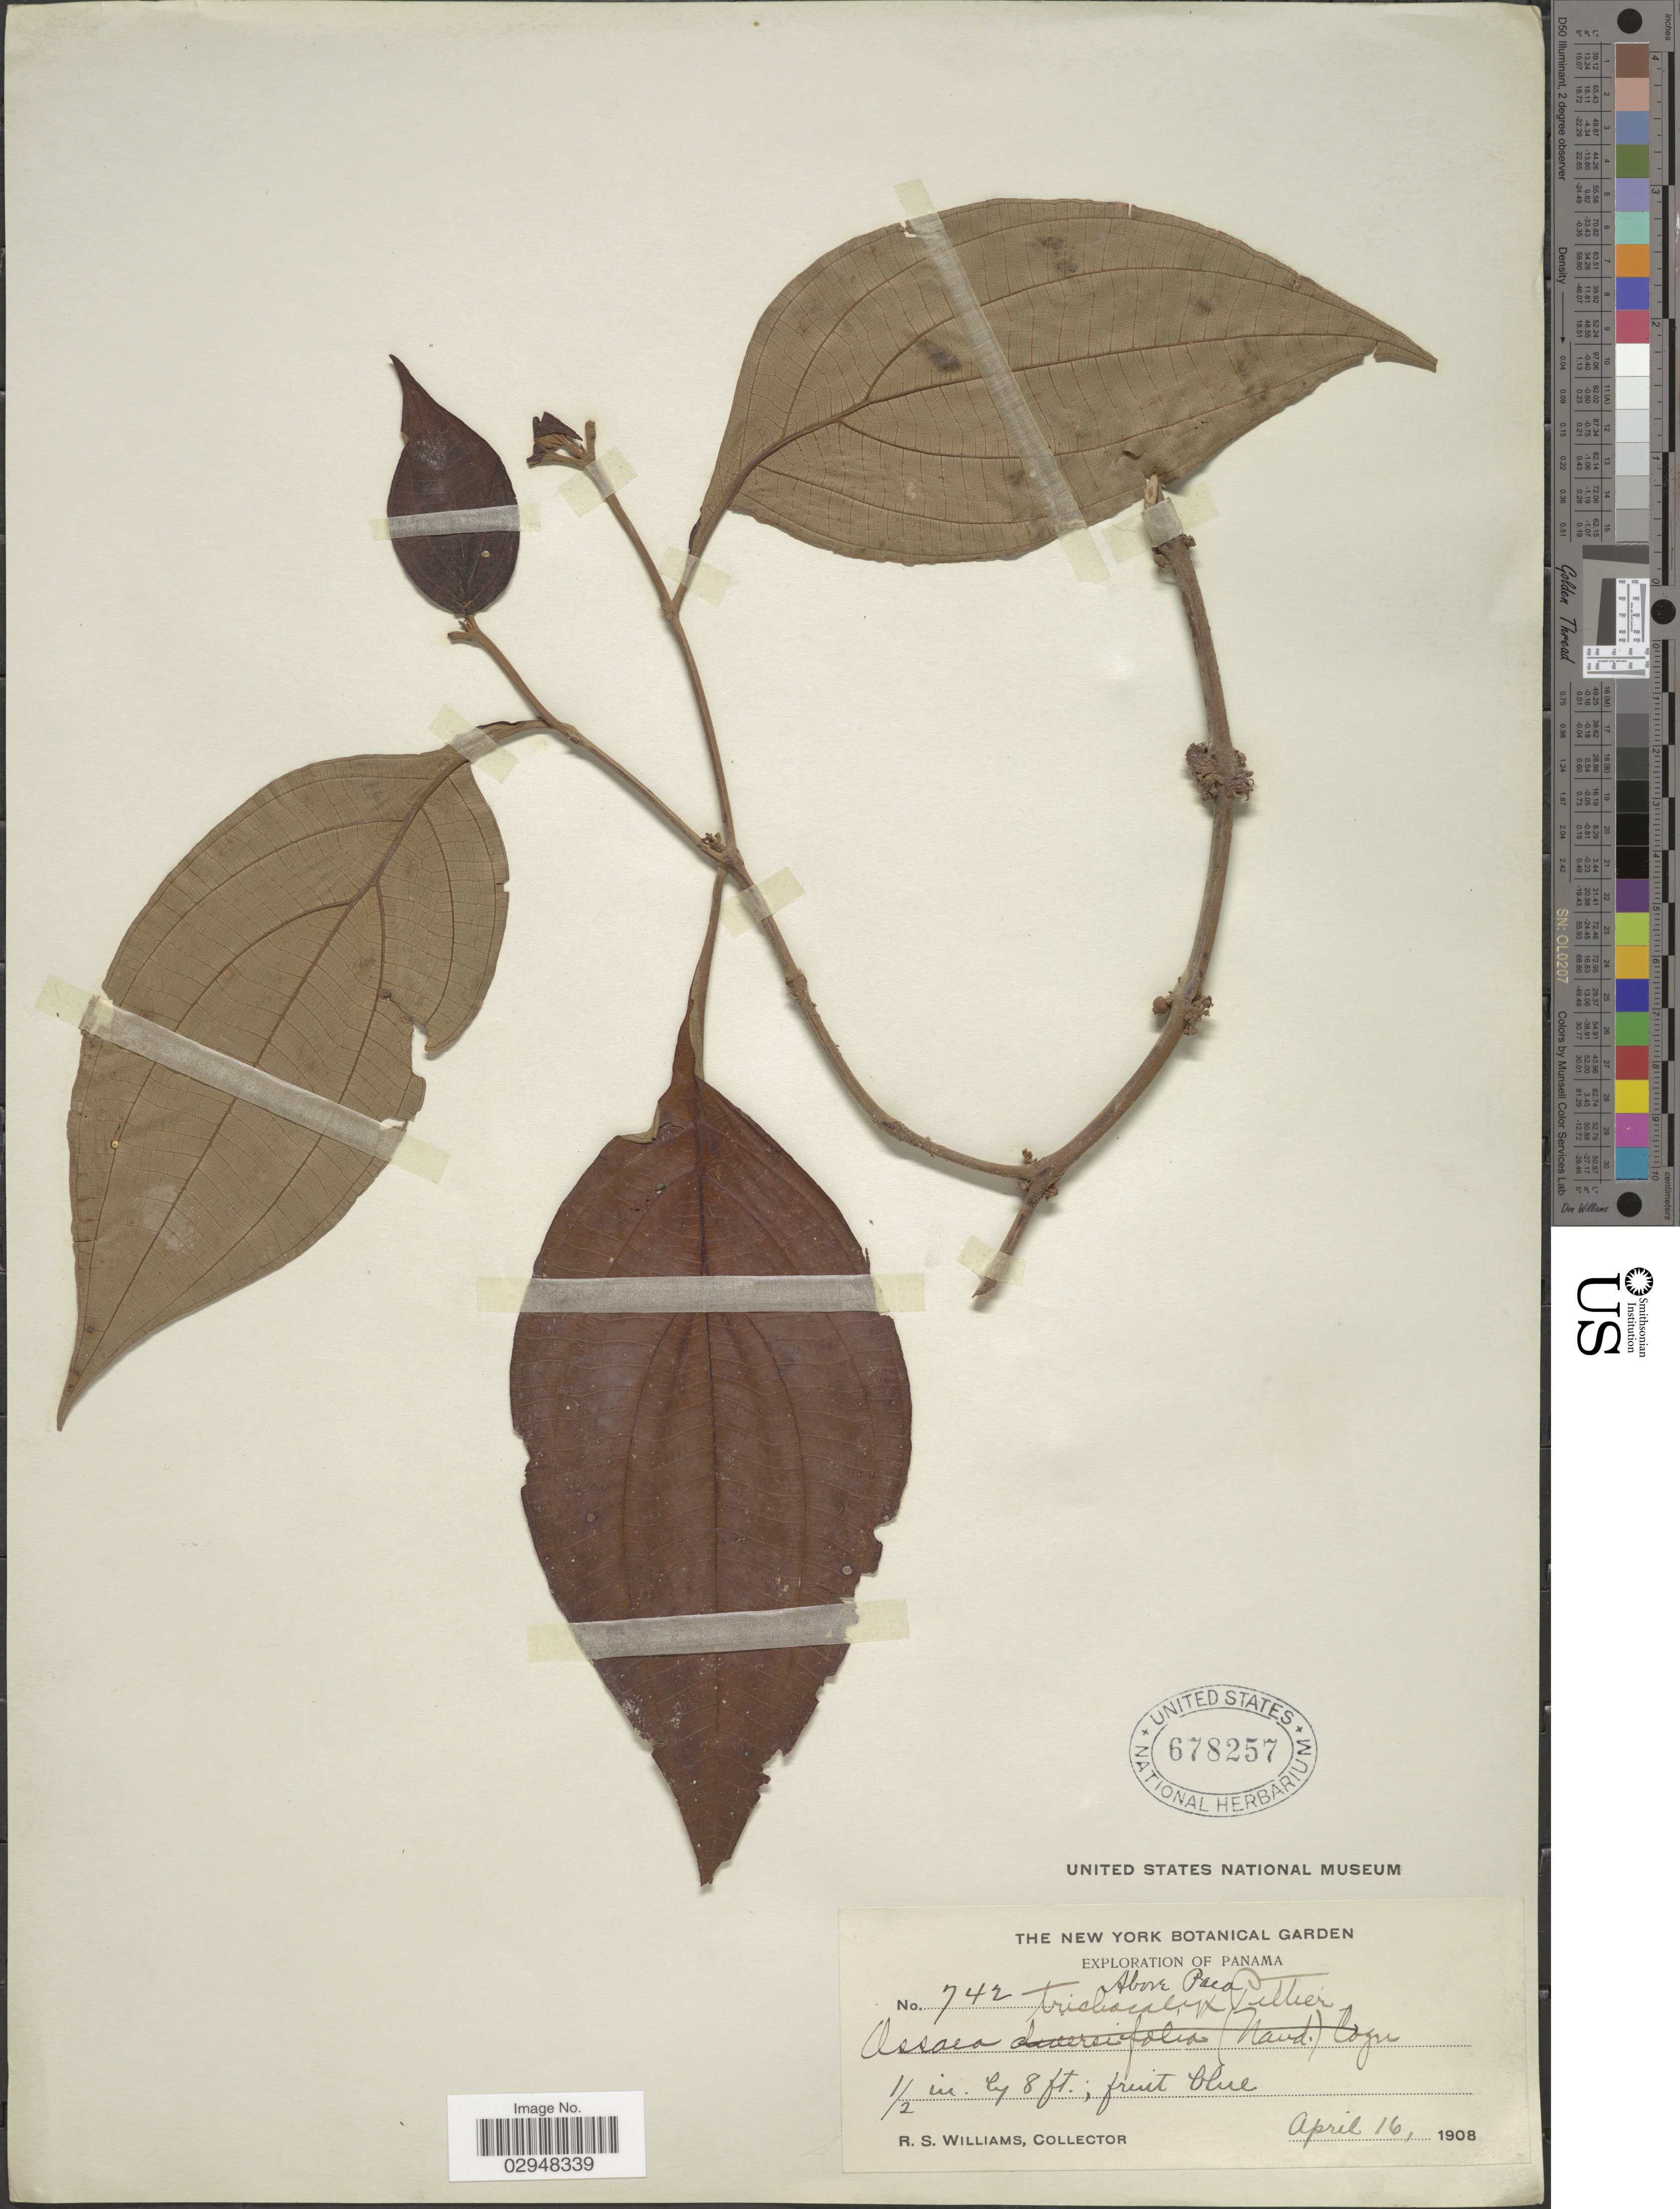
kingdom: Plantae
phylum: Tracheophyta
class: Magnoliopsida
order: Myrtales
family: Melastomataceae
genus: Clidemia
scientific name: Clidemia trichocalyx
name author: (S.F. Blake) Gleason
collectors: R. S. Williams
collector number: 742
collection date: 1908-04-16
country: Panama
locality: Above Paca.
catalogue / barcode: US 678257